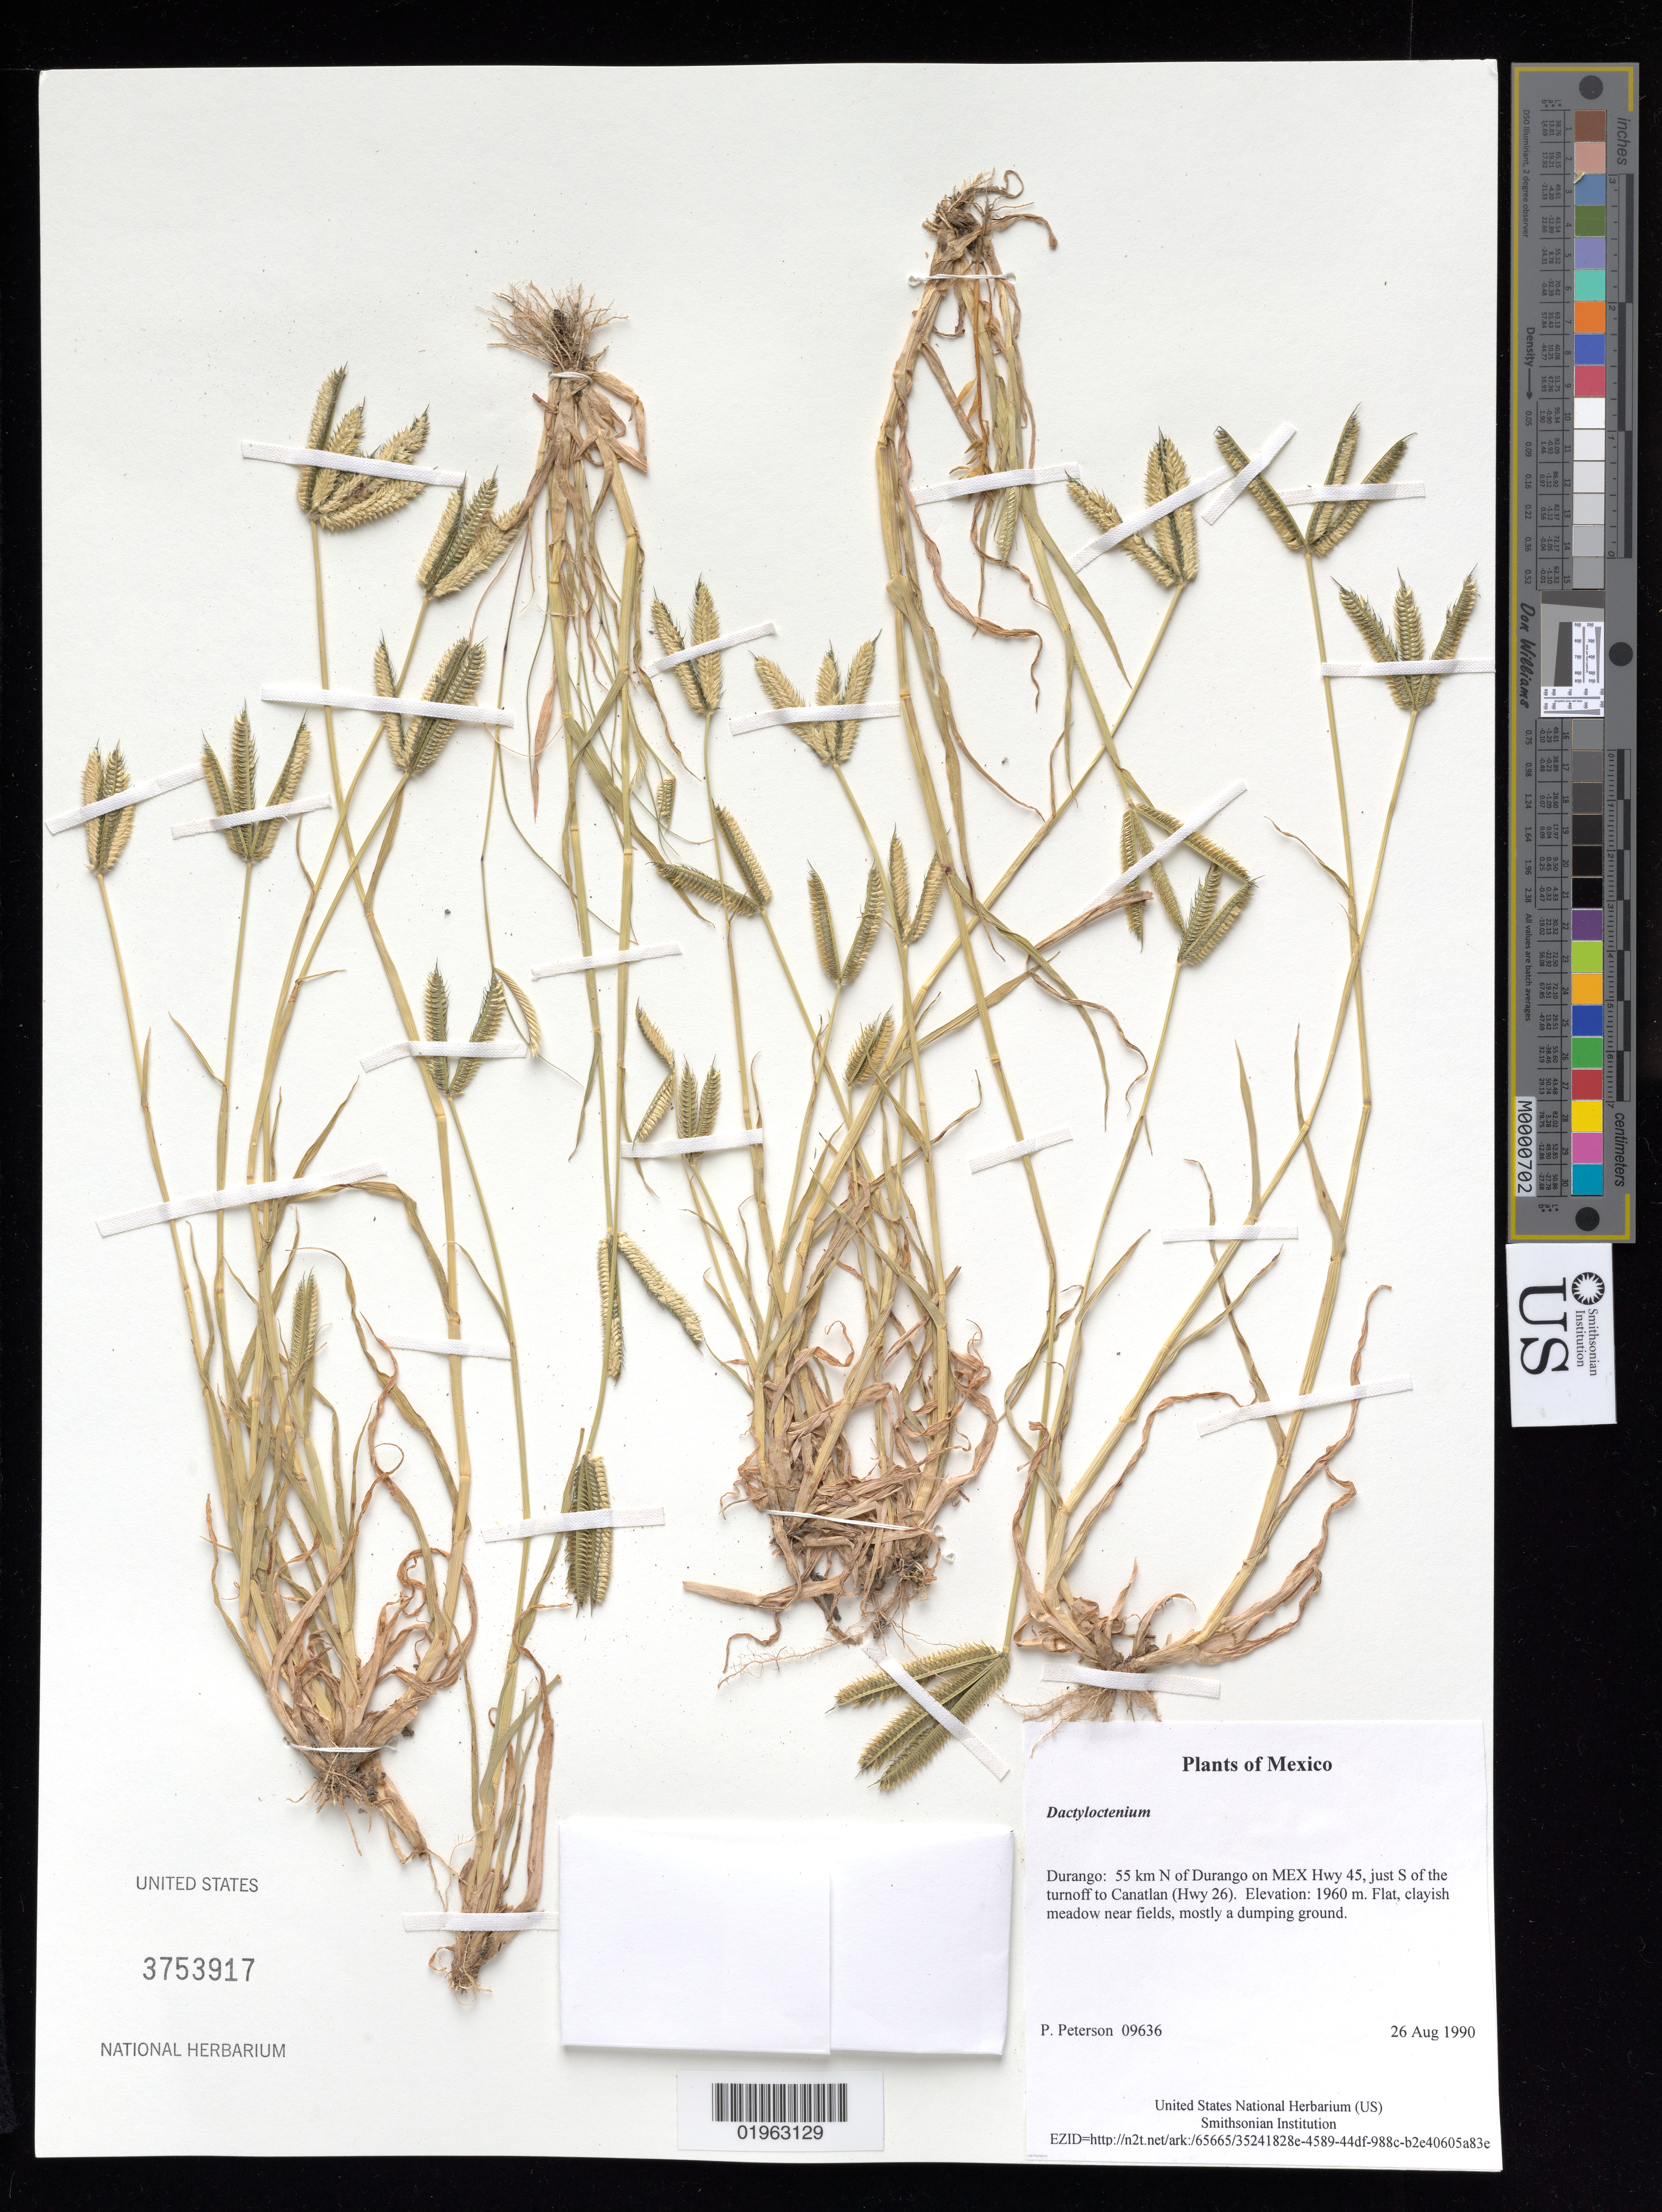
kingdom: Plantae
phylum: Tracheophyta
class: Liliopsida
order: Poales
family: Poaceae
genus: Dactyloctenium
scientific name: Dactyloctenium sp.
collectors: P. M. Peterson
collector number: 09636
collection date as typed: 26 Aug 1990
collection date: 1990-08-26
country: Mexico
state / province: Durango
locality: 55 km N of Durango on MEX Hwy 45, just S of the turnoff to Canatlan (Hwy 26).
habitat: Flat, clayish meadow near fields, mostly a dumping ground.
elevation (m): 1960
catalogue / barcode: US 3753917